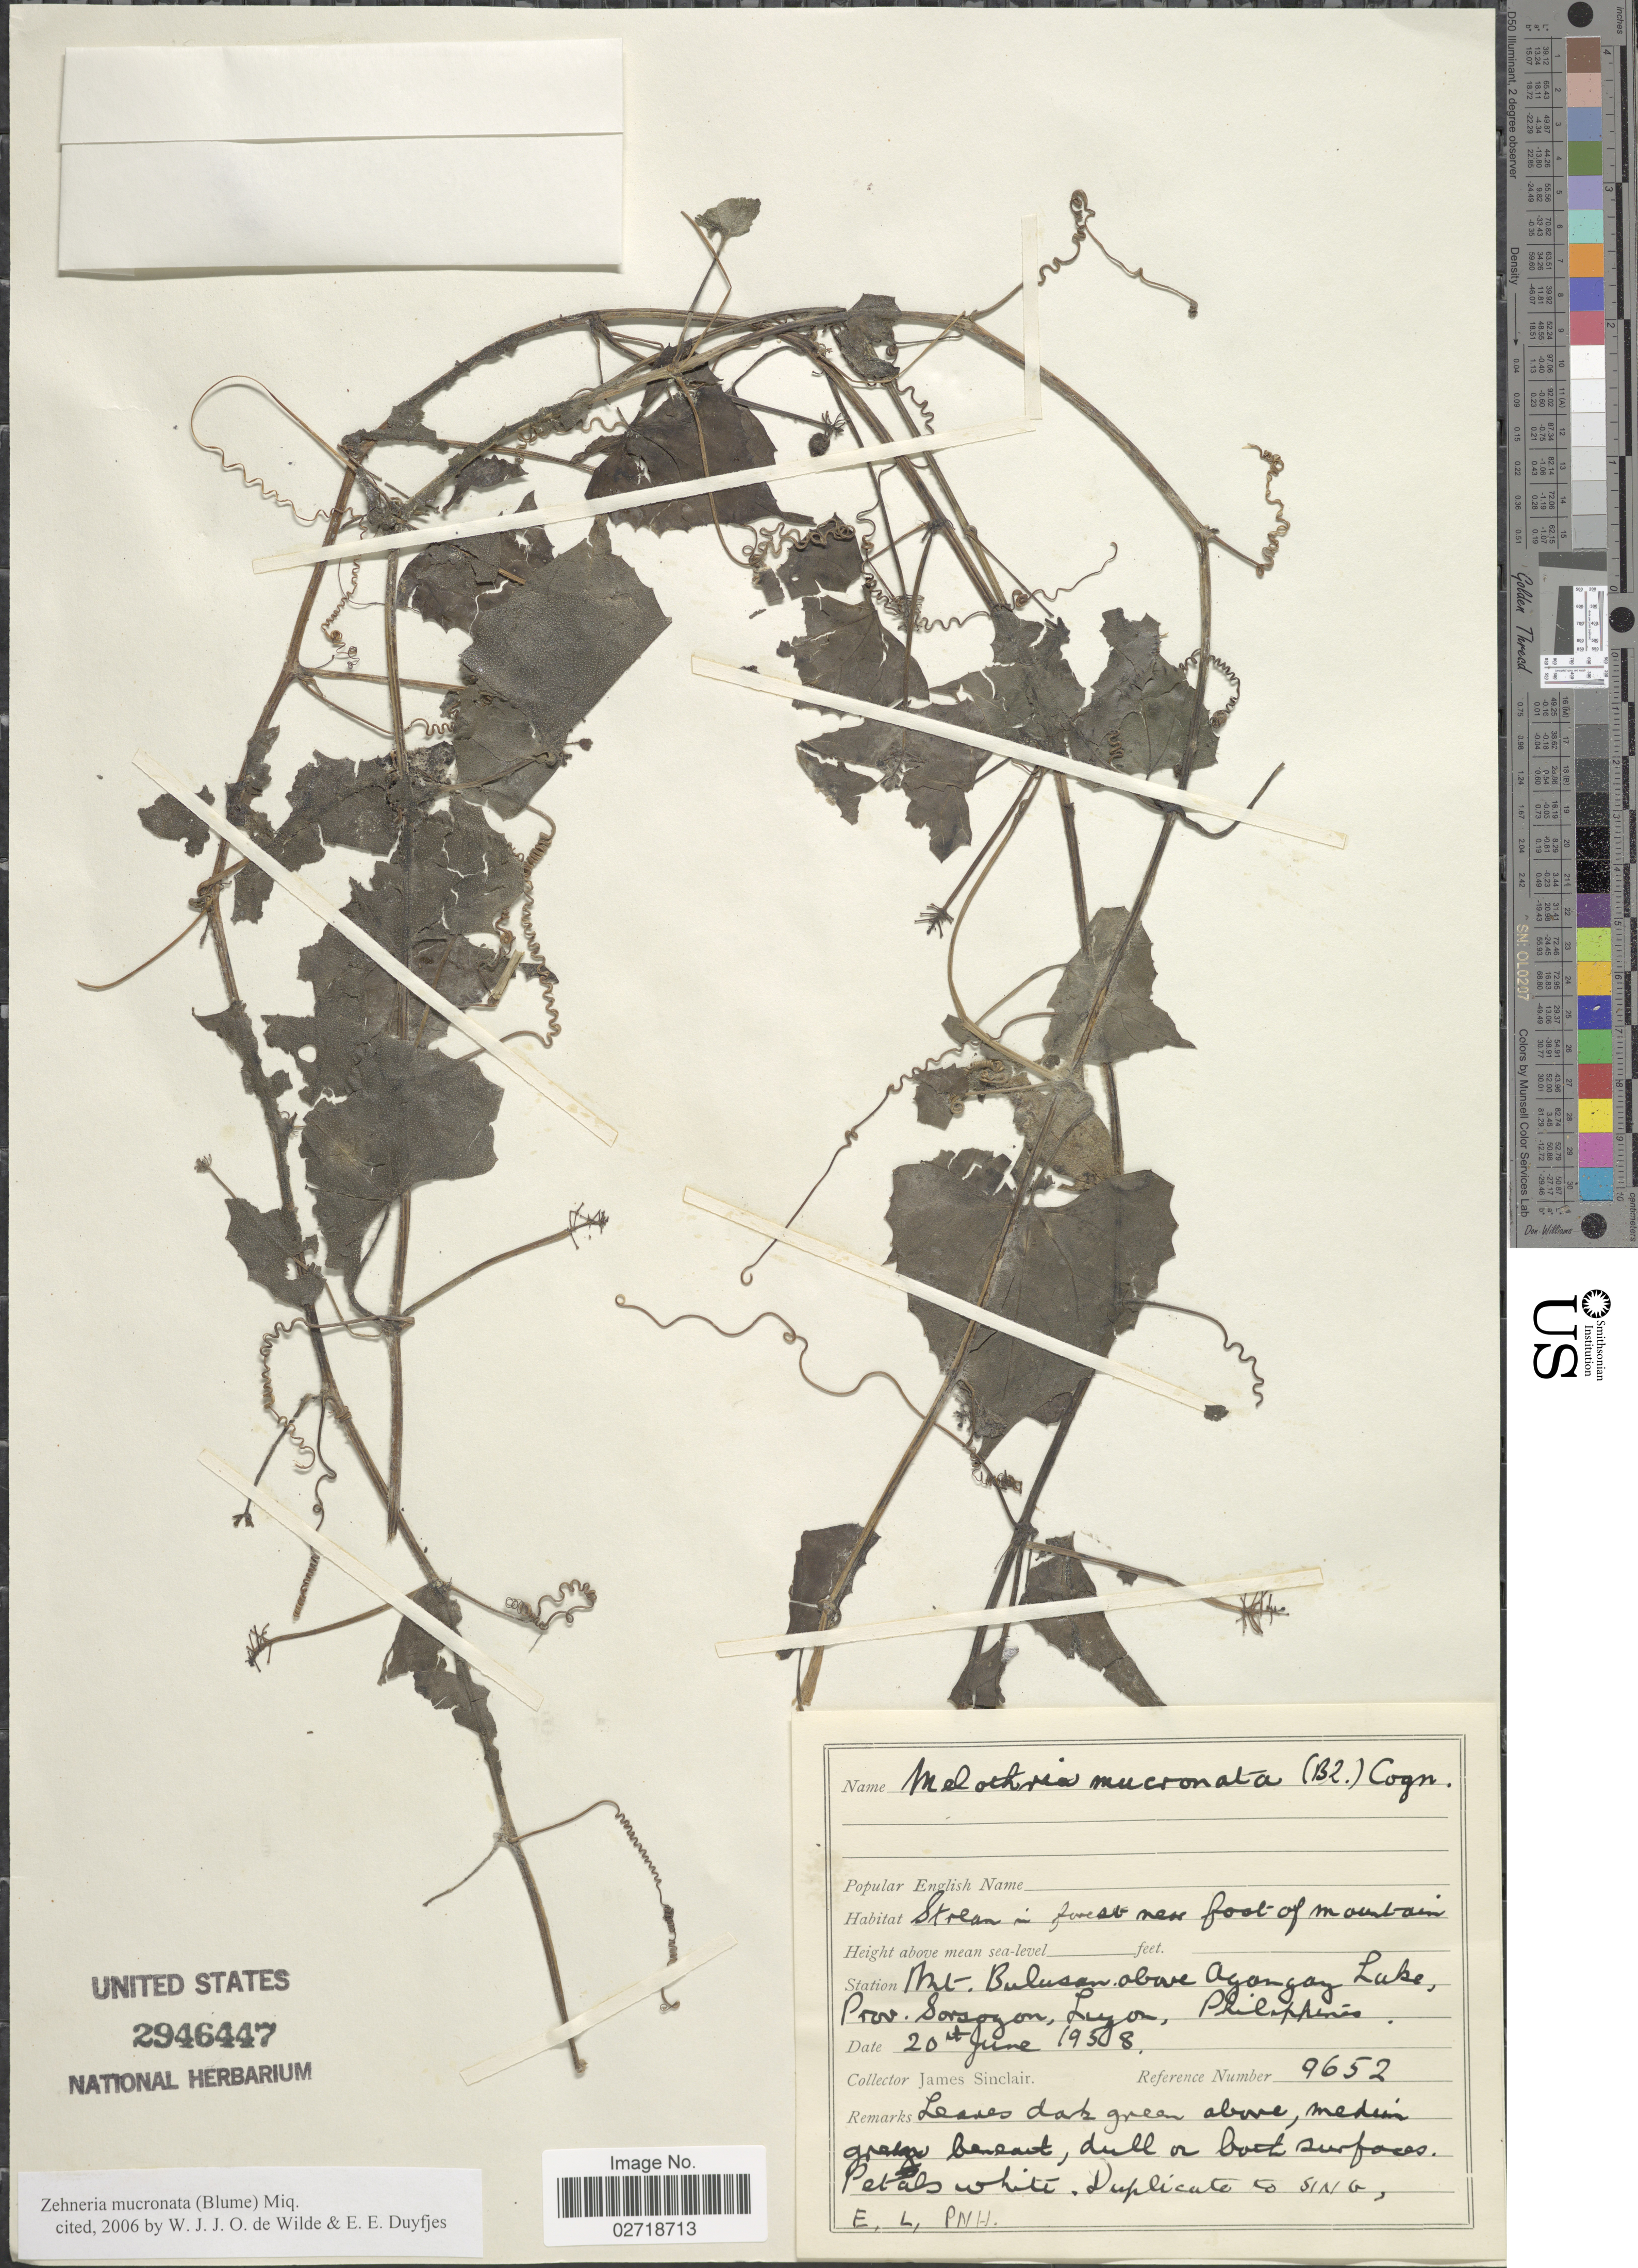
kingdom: Plantae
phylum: Tracheophyta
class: Magnoliopsida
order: Cucurbitales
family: Cucurbitaceae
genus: Zehneria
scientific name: Zehneria mucronata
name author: (Blume) Miq.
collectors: J. Sinclair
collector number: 9652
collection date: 1958-06-20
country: Philippines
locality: Mt. Bulusan above Aguingay Lake, Prov. Sorsogon, Luzon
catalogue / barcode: US 2946447